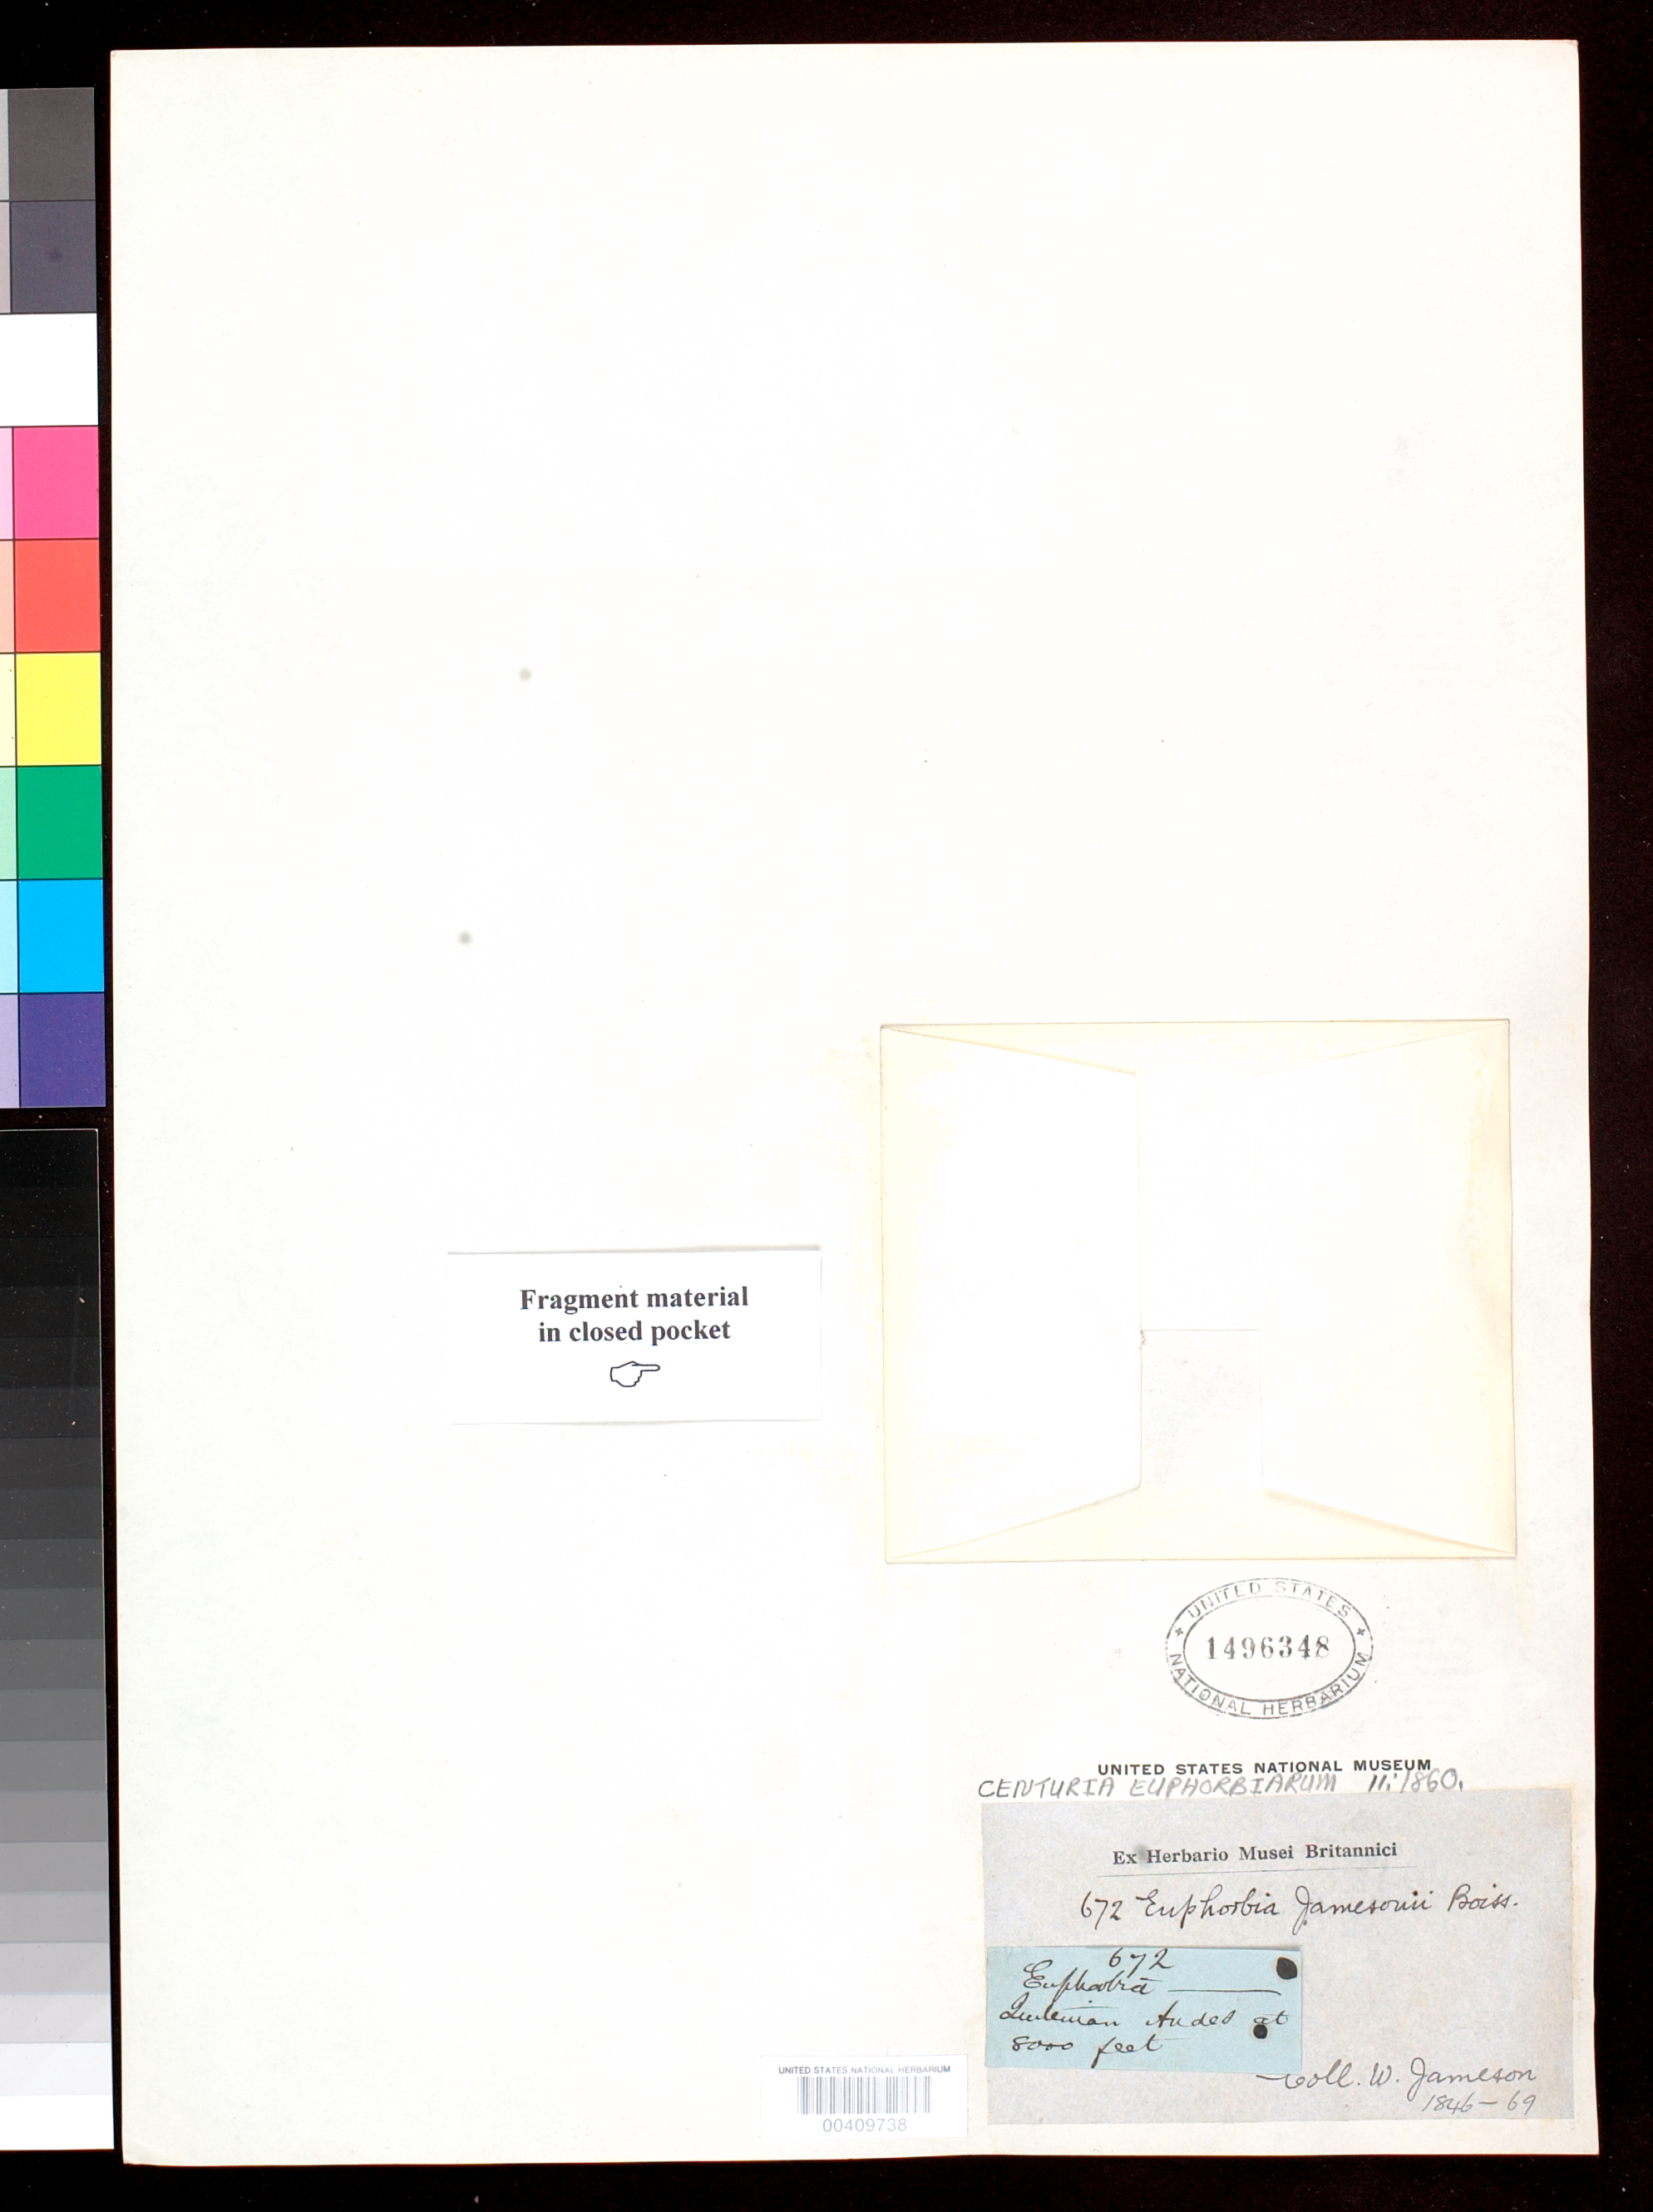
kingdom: Plantae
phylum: Tracheophyta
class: Magnoliopsida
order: Malpighiales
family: Euphorbiaceae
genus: Euphorbia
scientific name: Euphorbia jamesonii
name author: Boiss.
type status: Type Fragment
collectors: W. Jameson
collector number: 672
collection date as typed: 1846 to -- --- 1869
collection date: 1846/1869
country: Ecuador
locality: Quitenian Andes.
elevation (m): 2438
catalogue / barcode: US 1496348